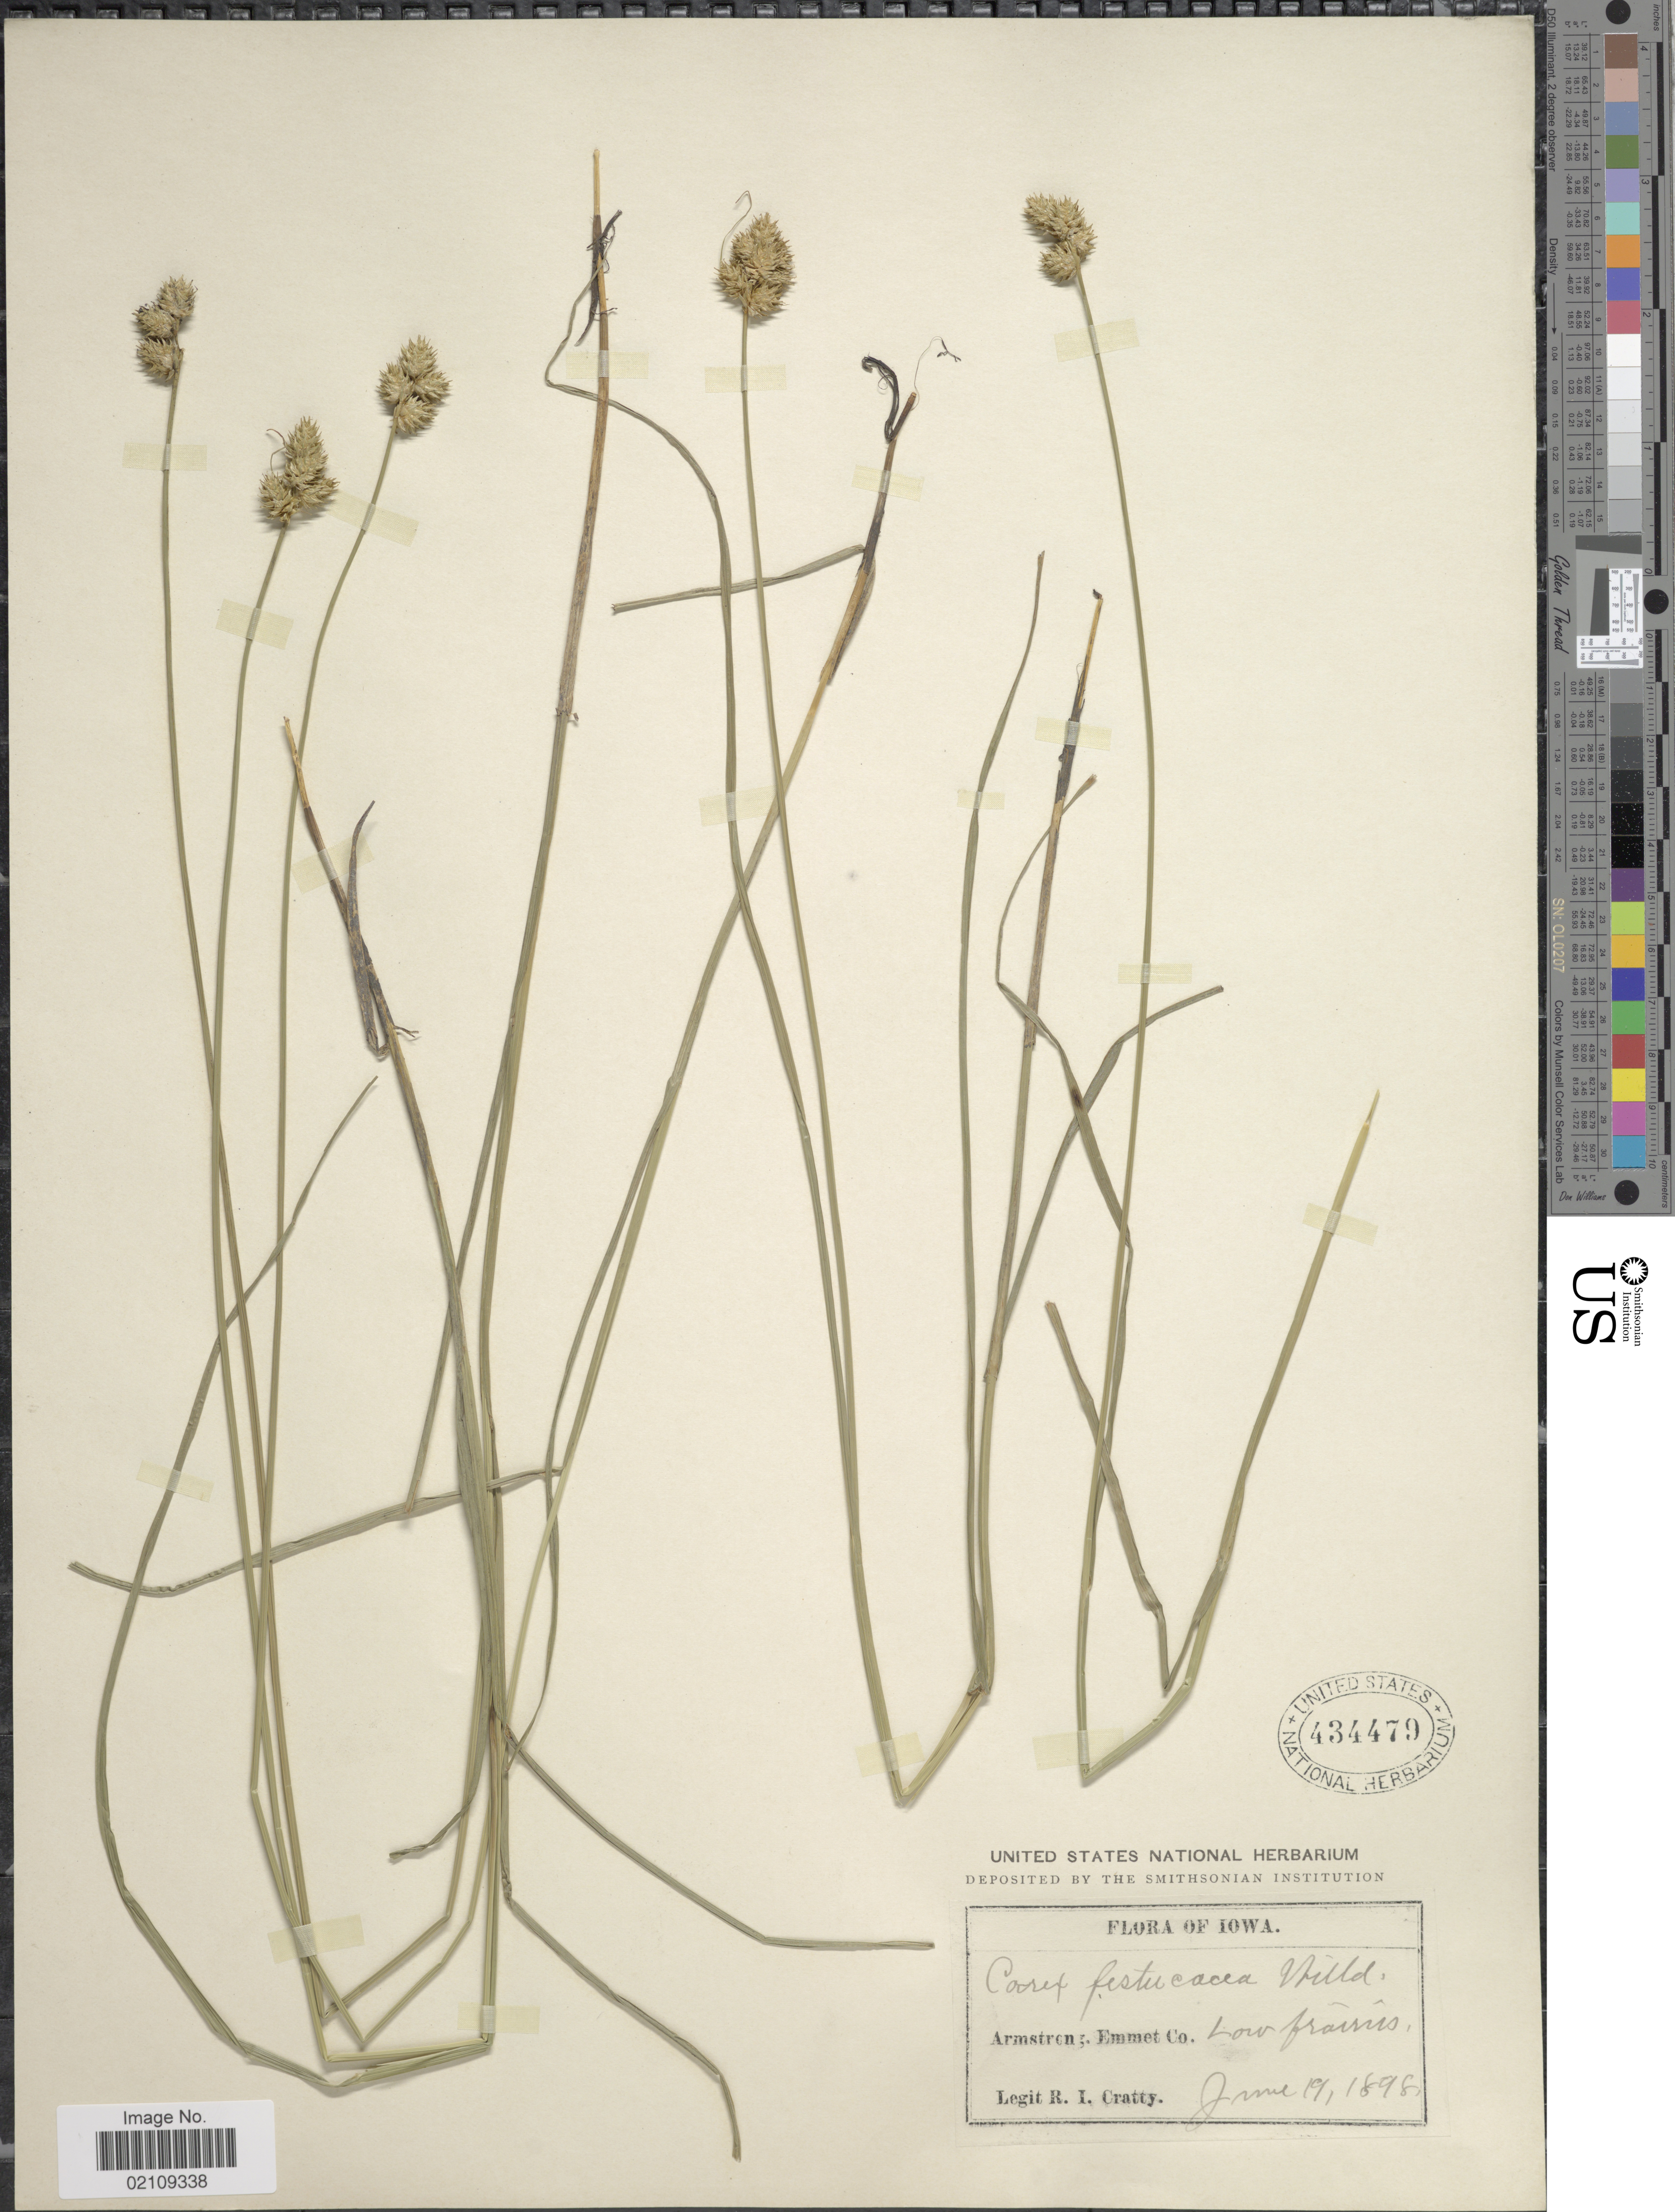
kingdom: Plantae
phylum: Tracheophyta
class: Liliopsida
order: Poales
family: Cyperaceae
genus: Carex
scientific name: Carex festucacea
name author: Willd.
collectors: R. Cratty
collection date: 1898-06-19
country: United States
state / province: Iowa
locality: Armstrong, Emmet Co. Low prairies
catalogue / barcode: US 434479